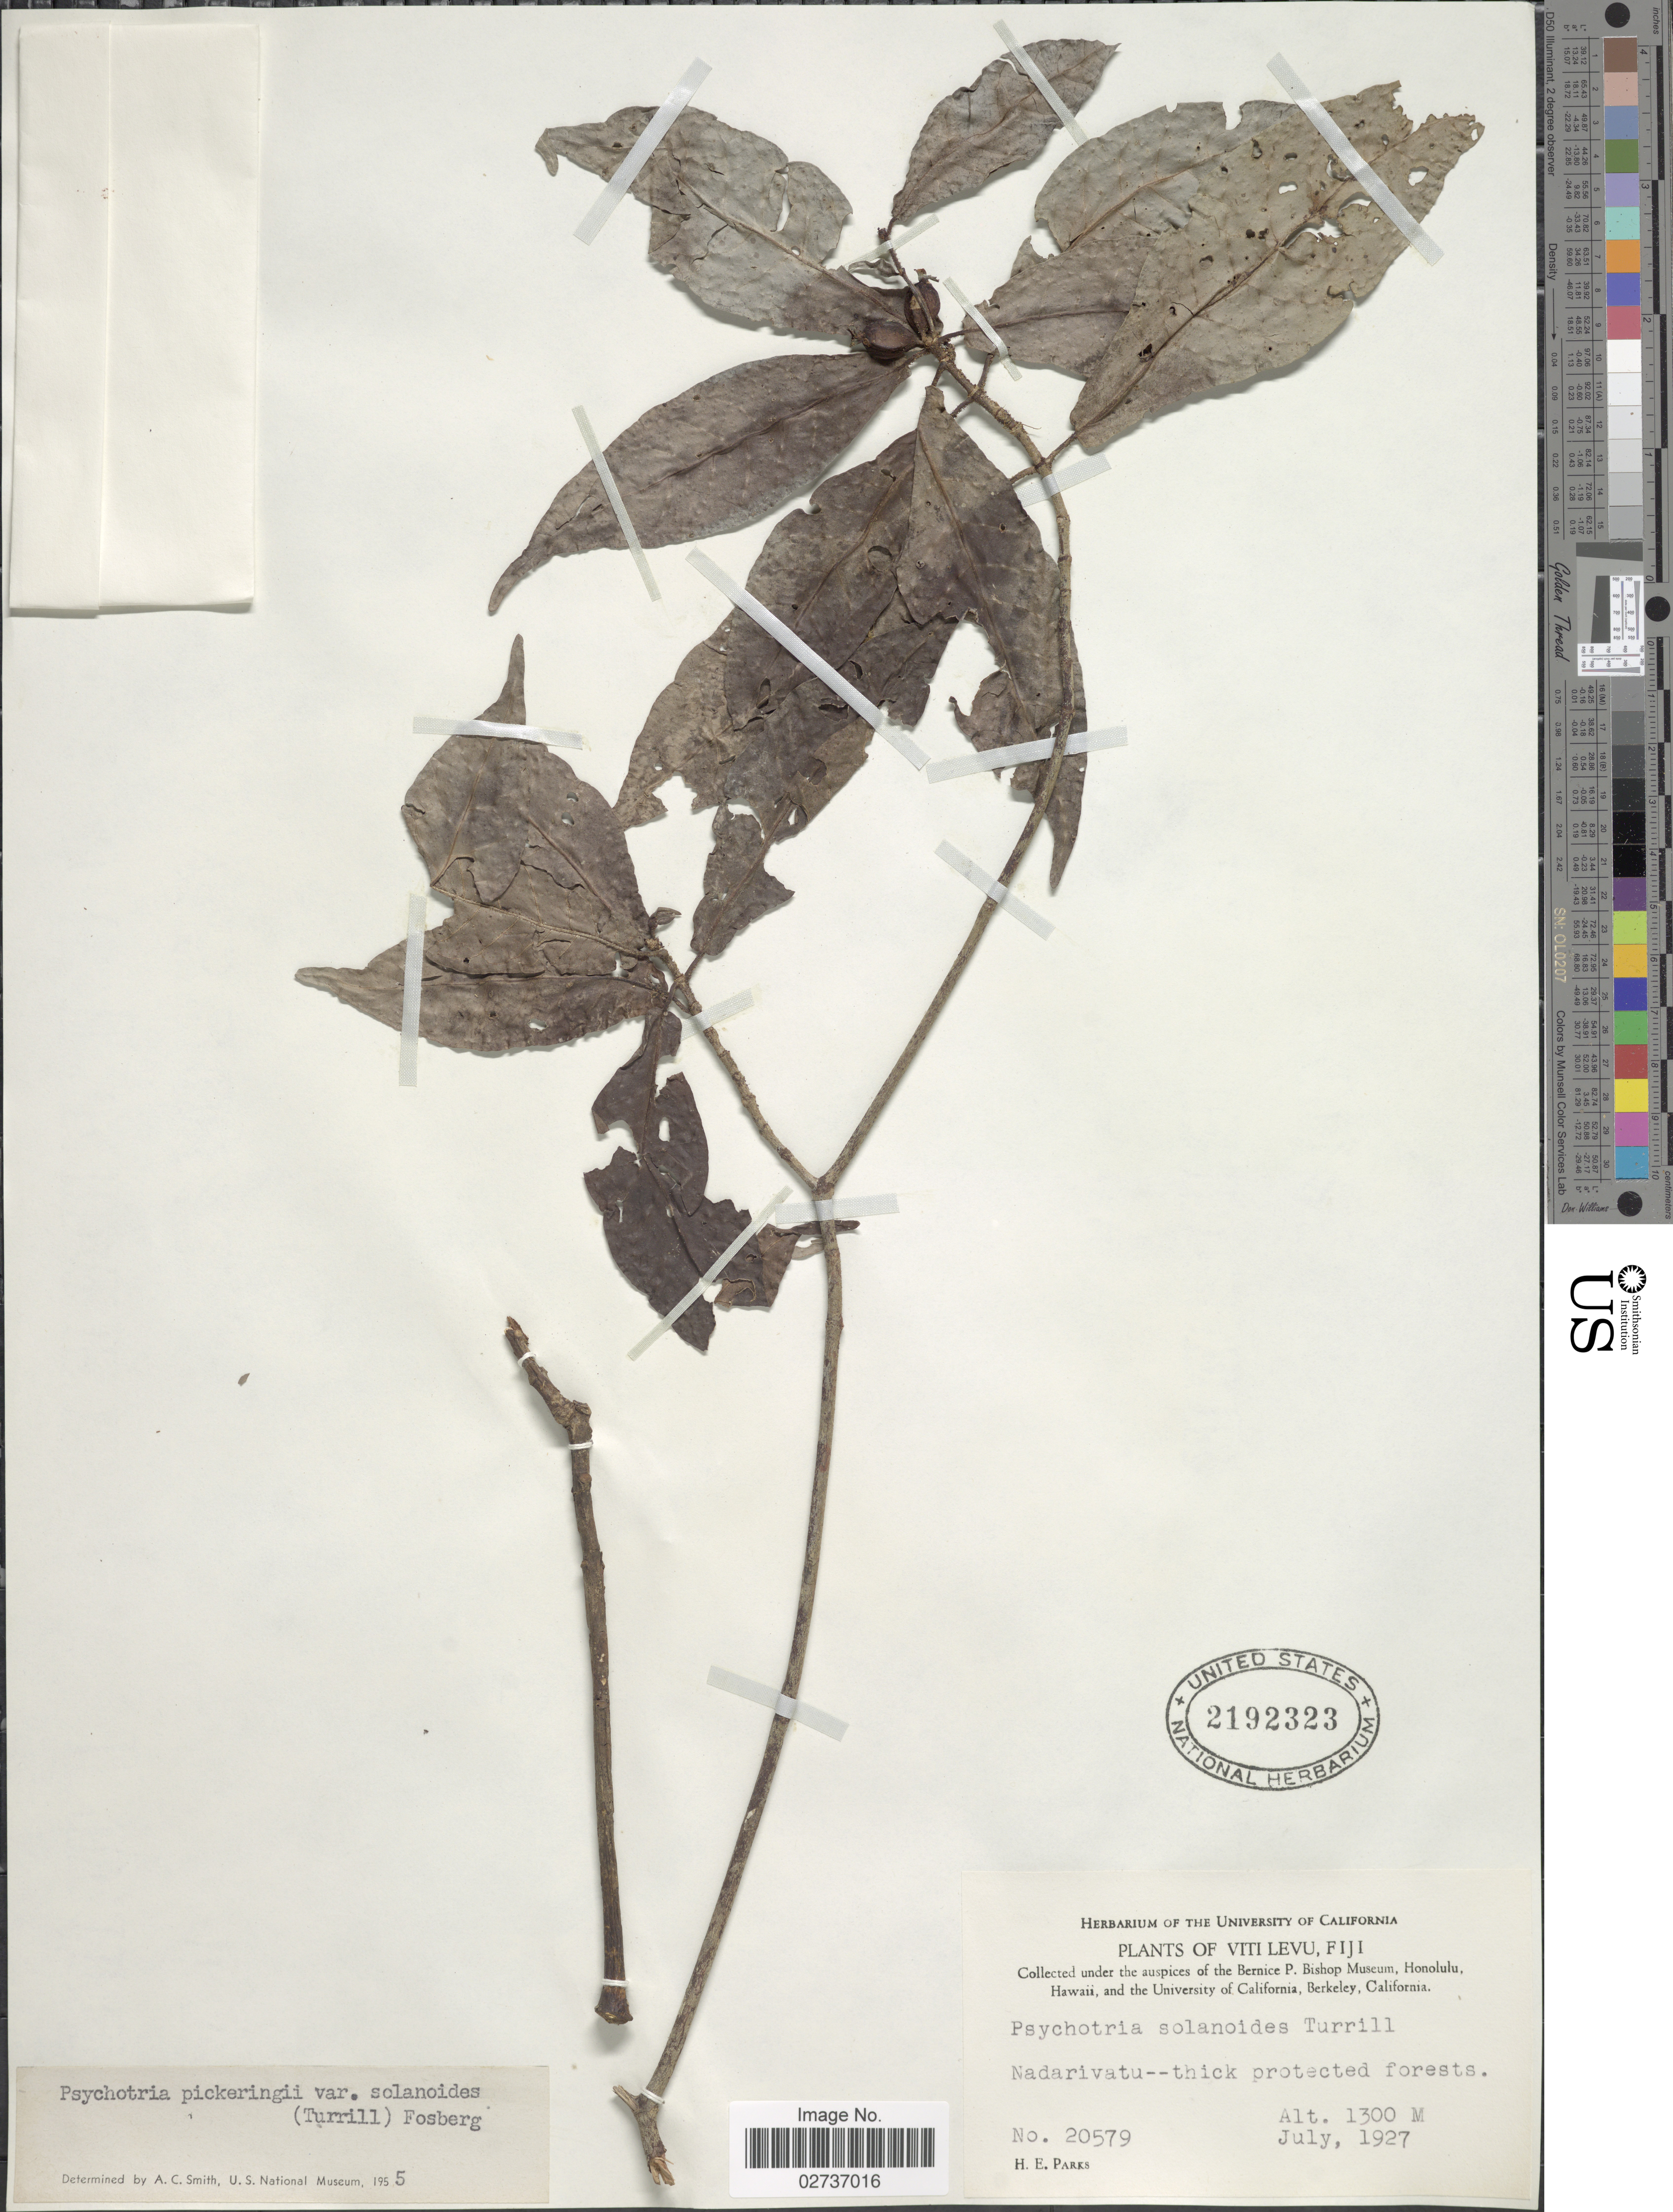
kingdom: Plantae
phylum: Tracheophyta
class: Magnoliopsida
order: Gentianales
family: Rubiaceae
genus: Psychotria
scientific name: Psychotria solanoides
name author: Turrill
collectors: H. E. Parks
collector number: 20579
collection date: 1927-07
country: Fiji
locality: Viti Levu. Nadarivatu--thick protected forests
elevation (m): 1300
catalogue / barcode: US 2192323